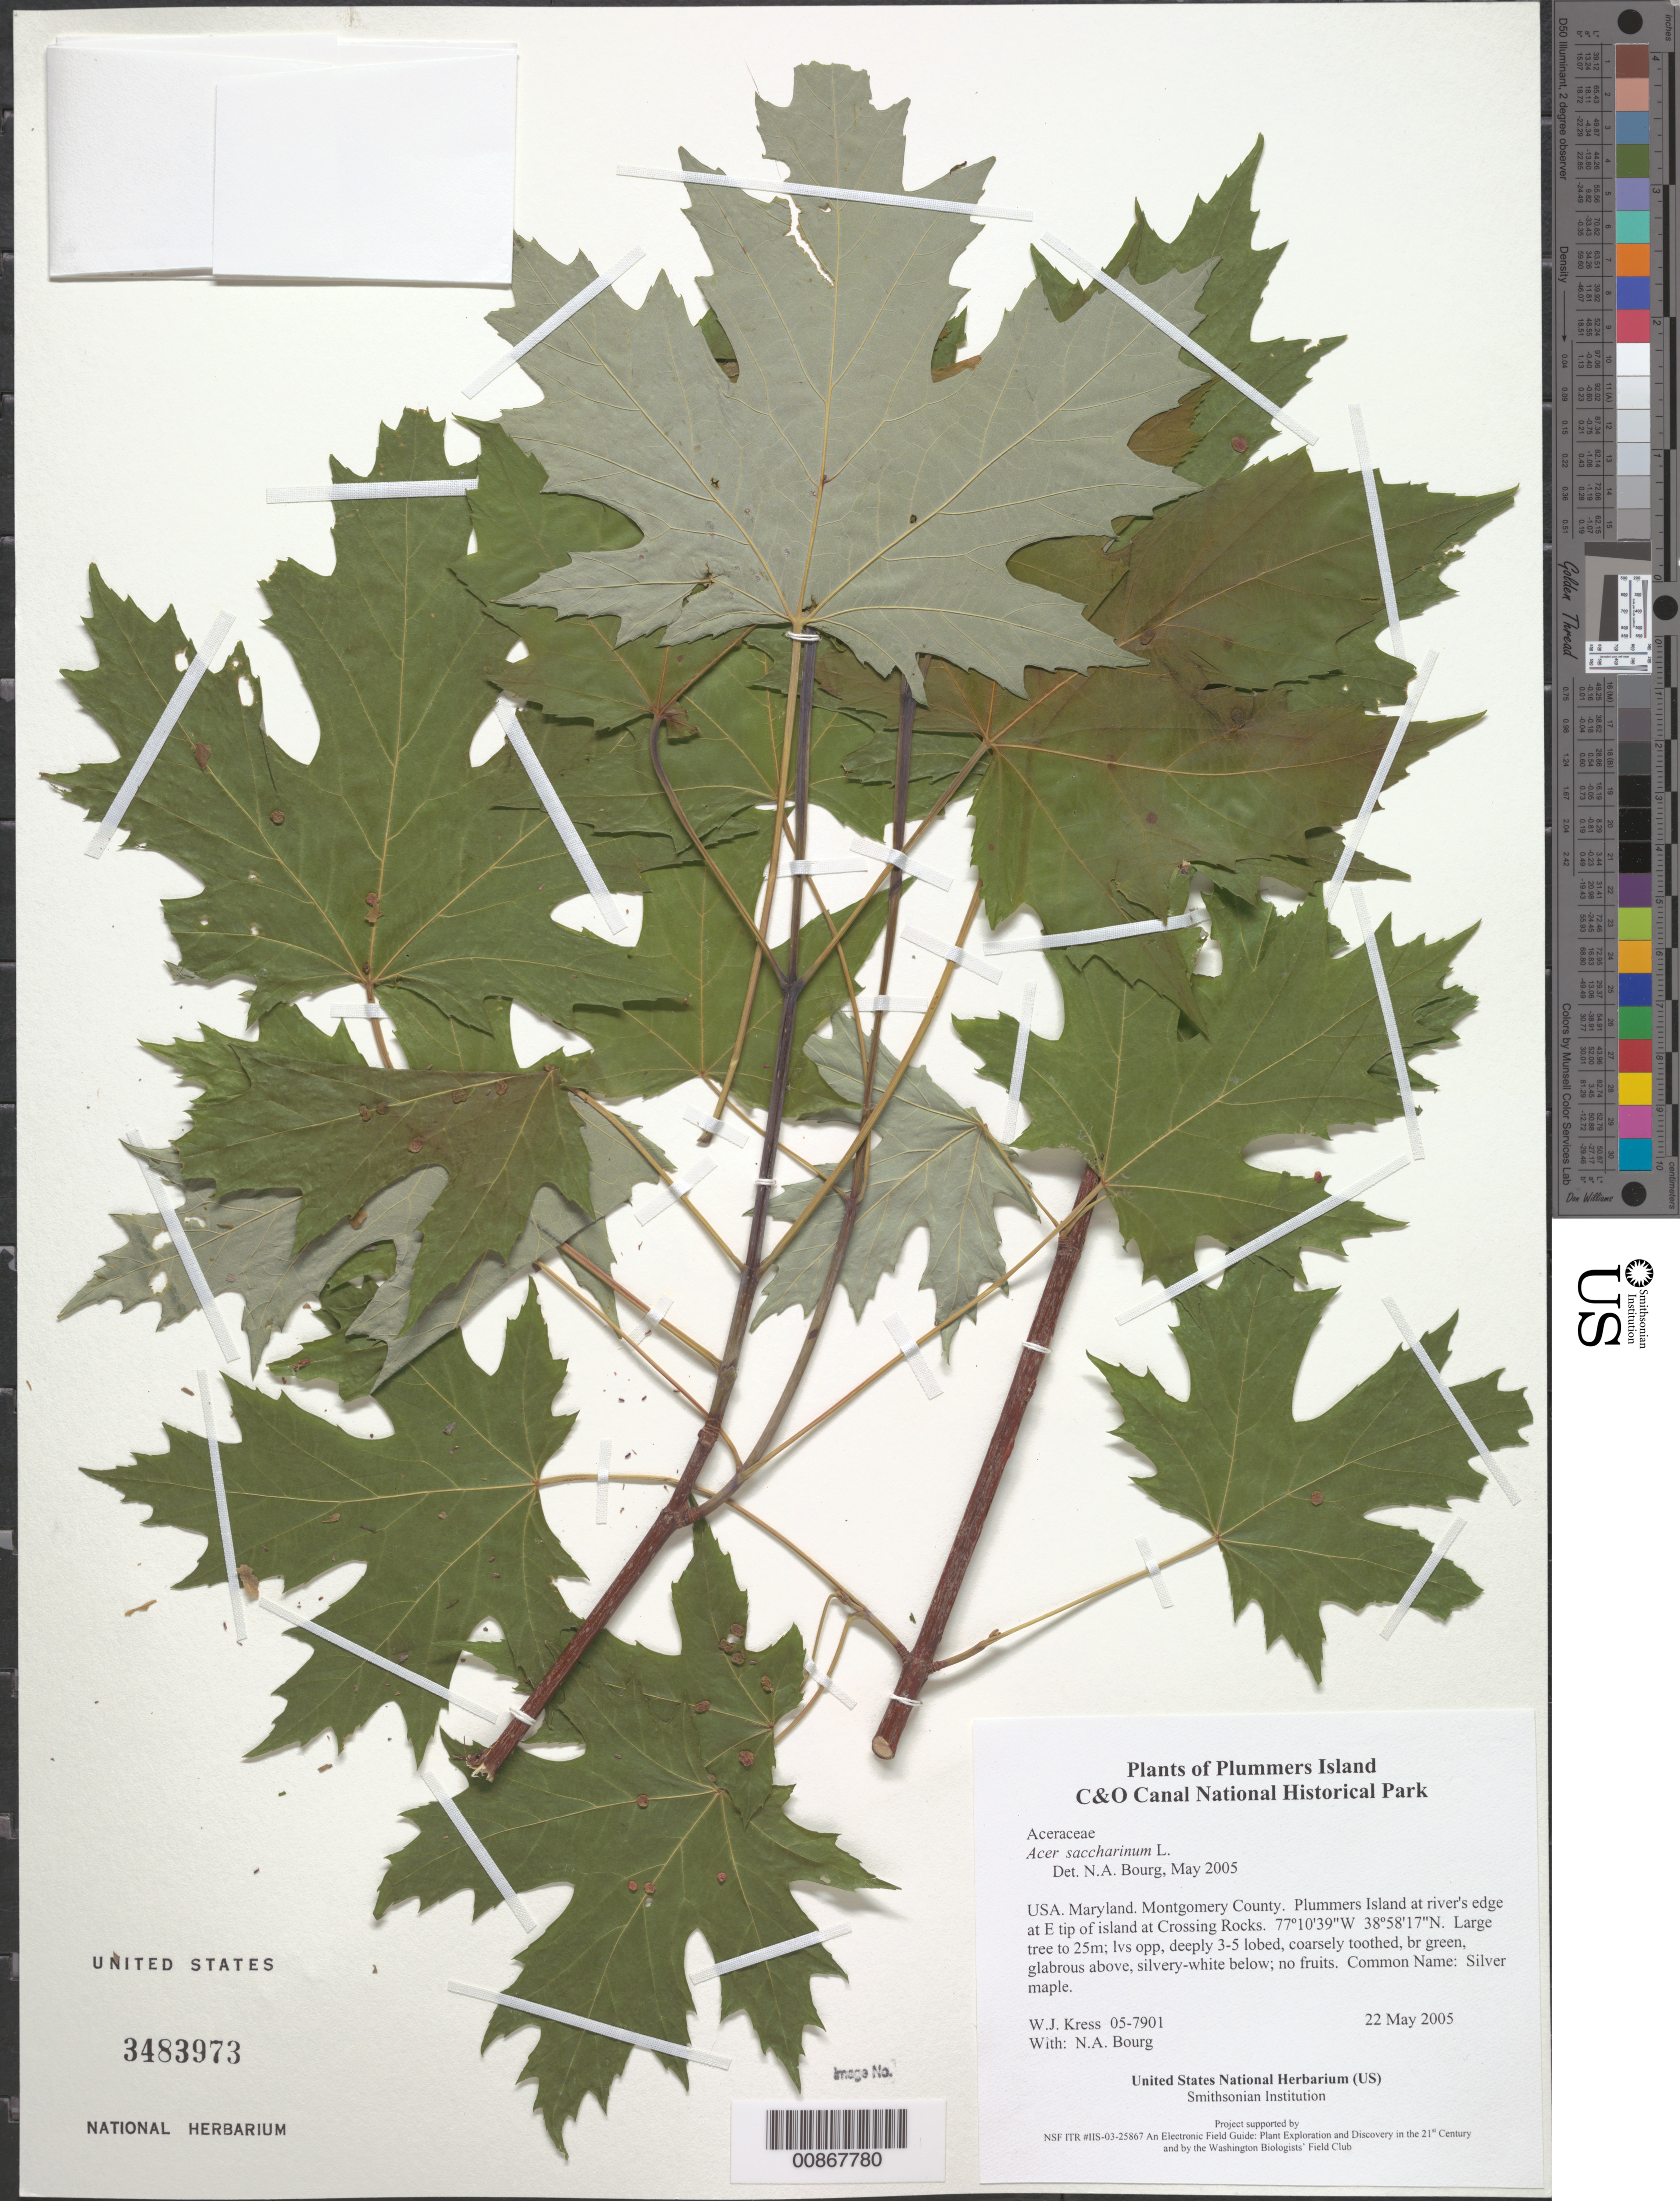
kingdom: Plantae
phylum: Tracheophyta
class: Magnoliopsida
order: Sapindales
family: Sapindaceae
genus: Acer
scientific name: Acer saccharinum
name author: L.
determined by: Bourg, N. A.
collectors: W. J. Kress & N. A. Bourg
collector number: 05-7901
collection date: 2005-05-22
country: United States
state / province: Maryland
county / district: Montgomery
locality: Chesapeake and Ohio Canal National Historical Park, Plummers Island at river's edge at E tip of island at Crossing Rocks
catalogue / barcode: US 3483973